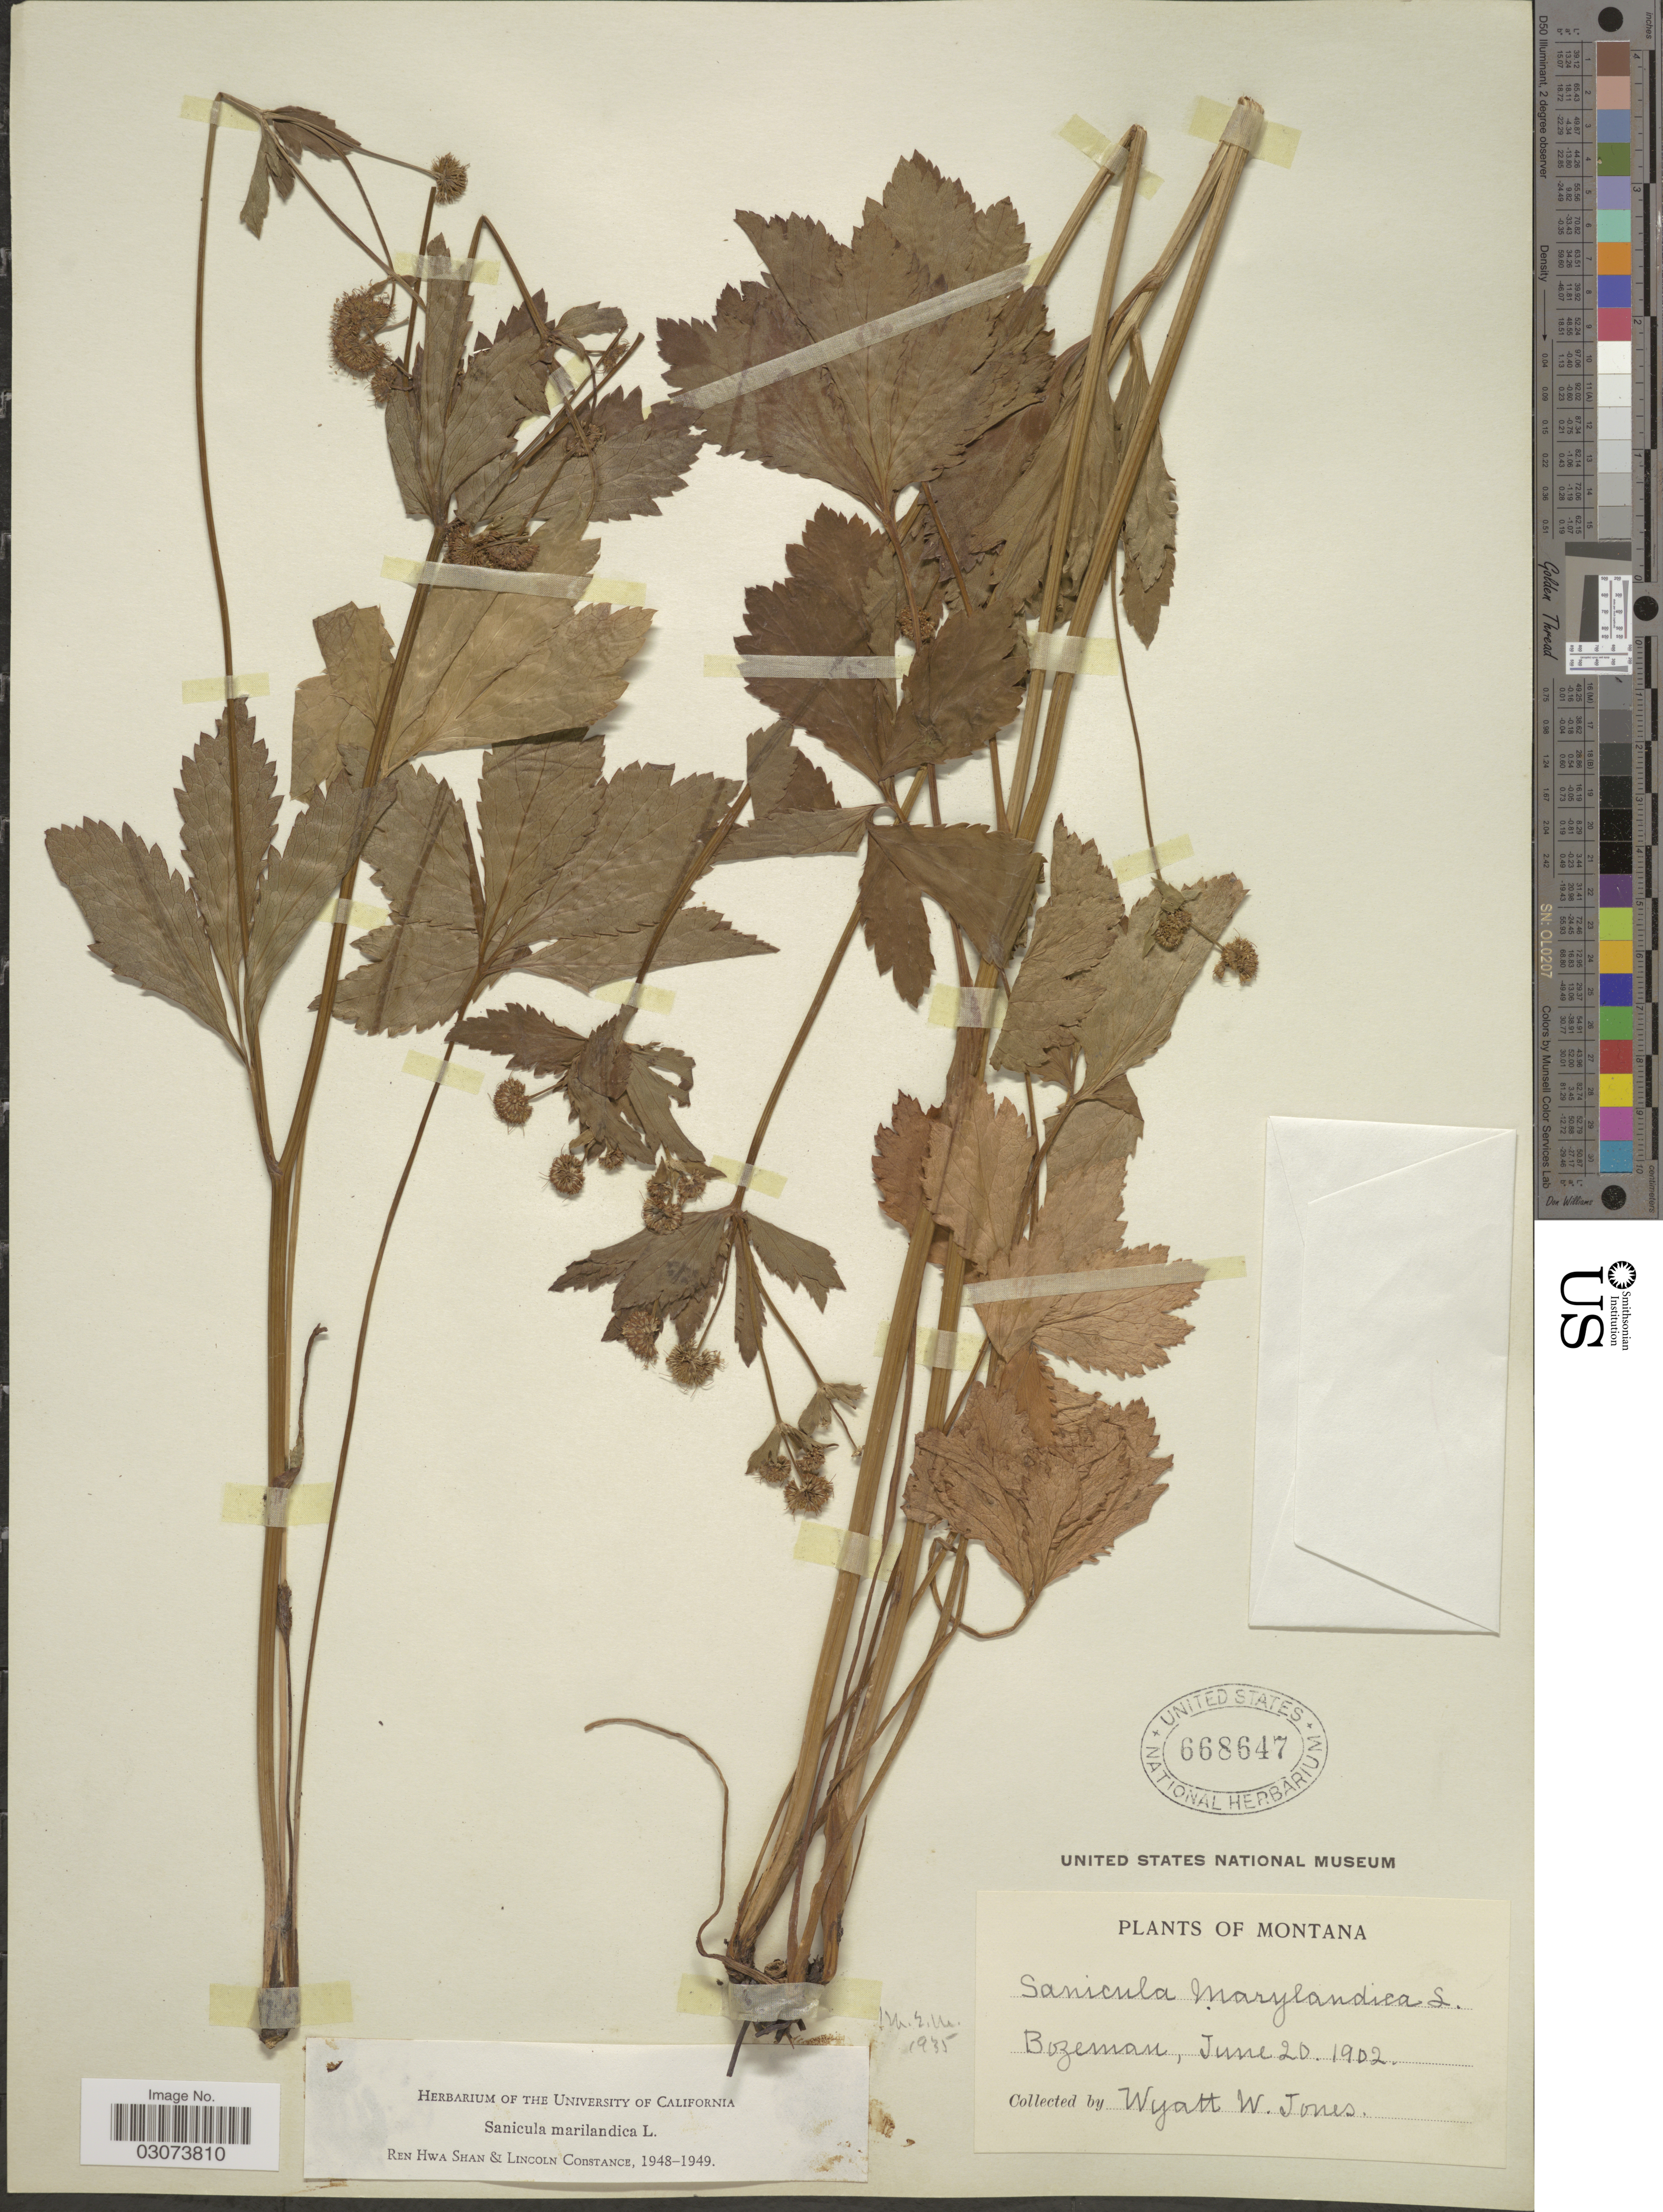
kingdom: Plantae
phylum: Tracheophyta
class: Magnoliopsida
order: Apiales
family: Apiaceae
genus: Sanicula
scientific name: Sanicula marilandica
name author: L.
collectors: W. W. Jones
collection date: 1902-06-20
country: United States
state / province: Montana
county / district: Gallatin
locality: Bozeman.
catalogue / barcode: US 668647